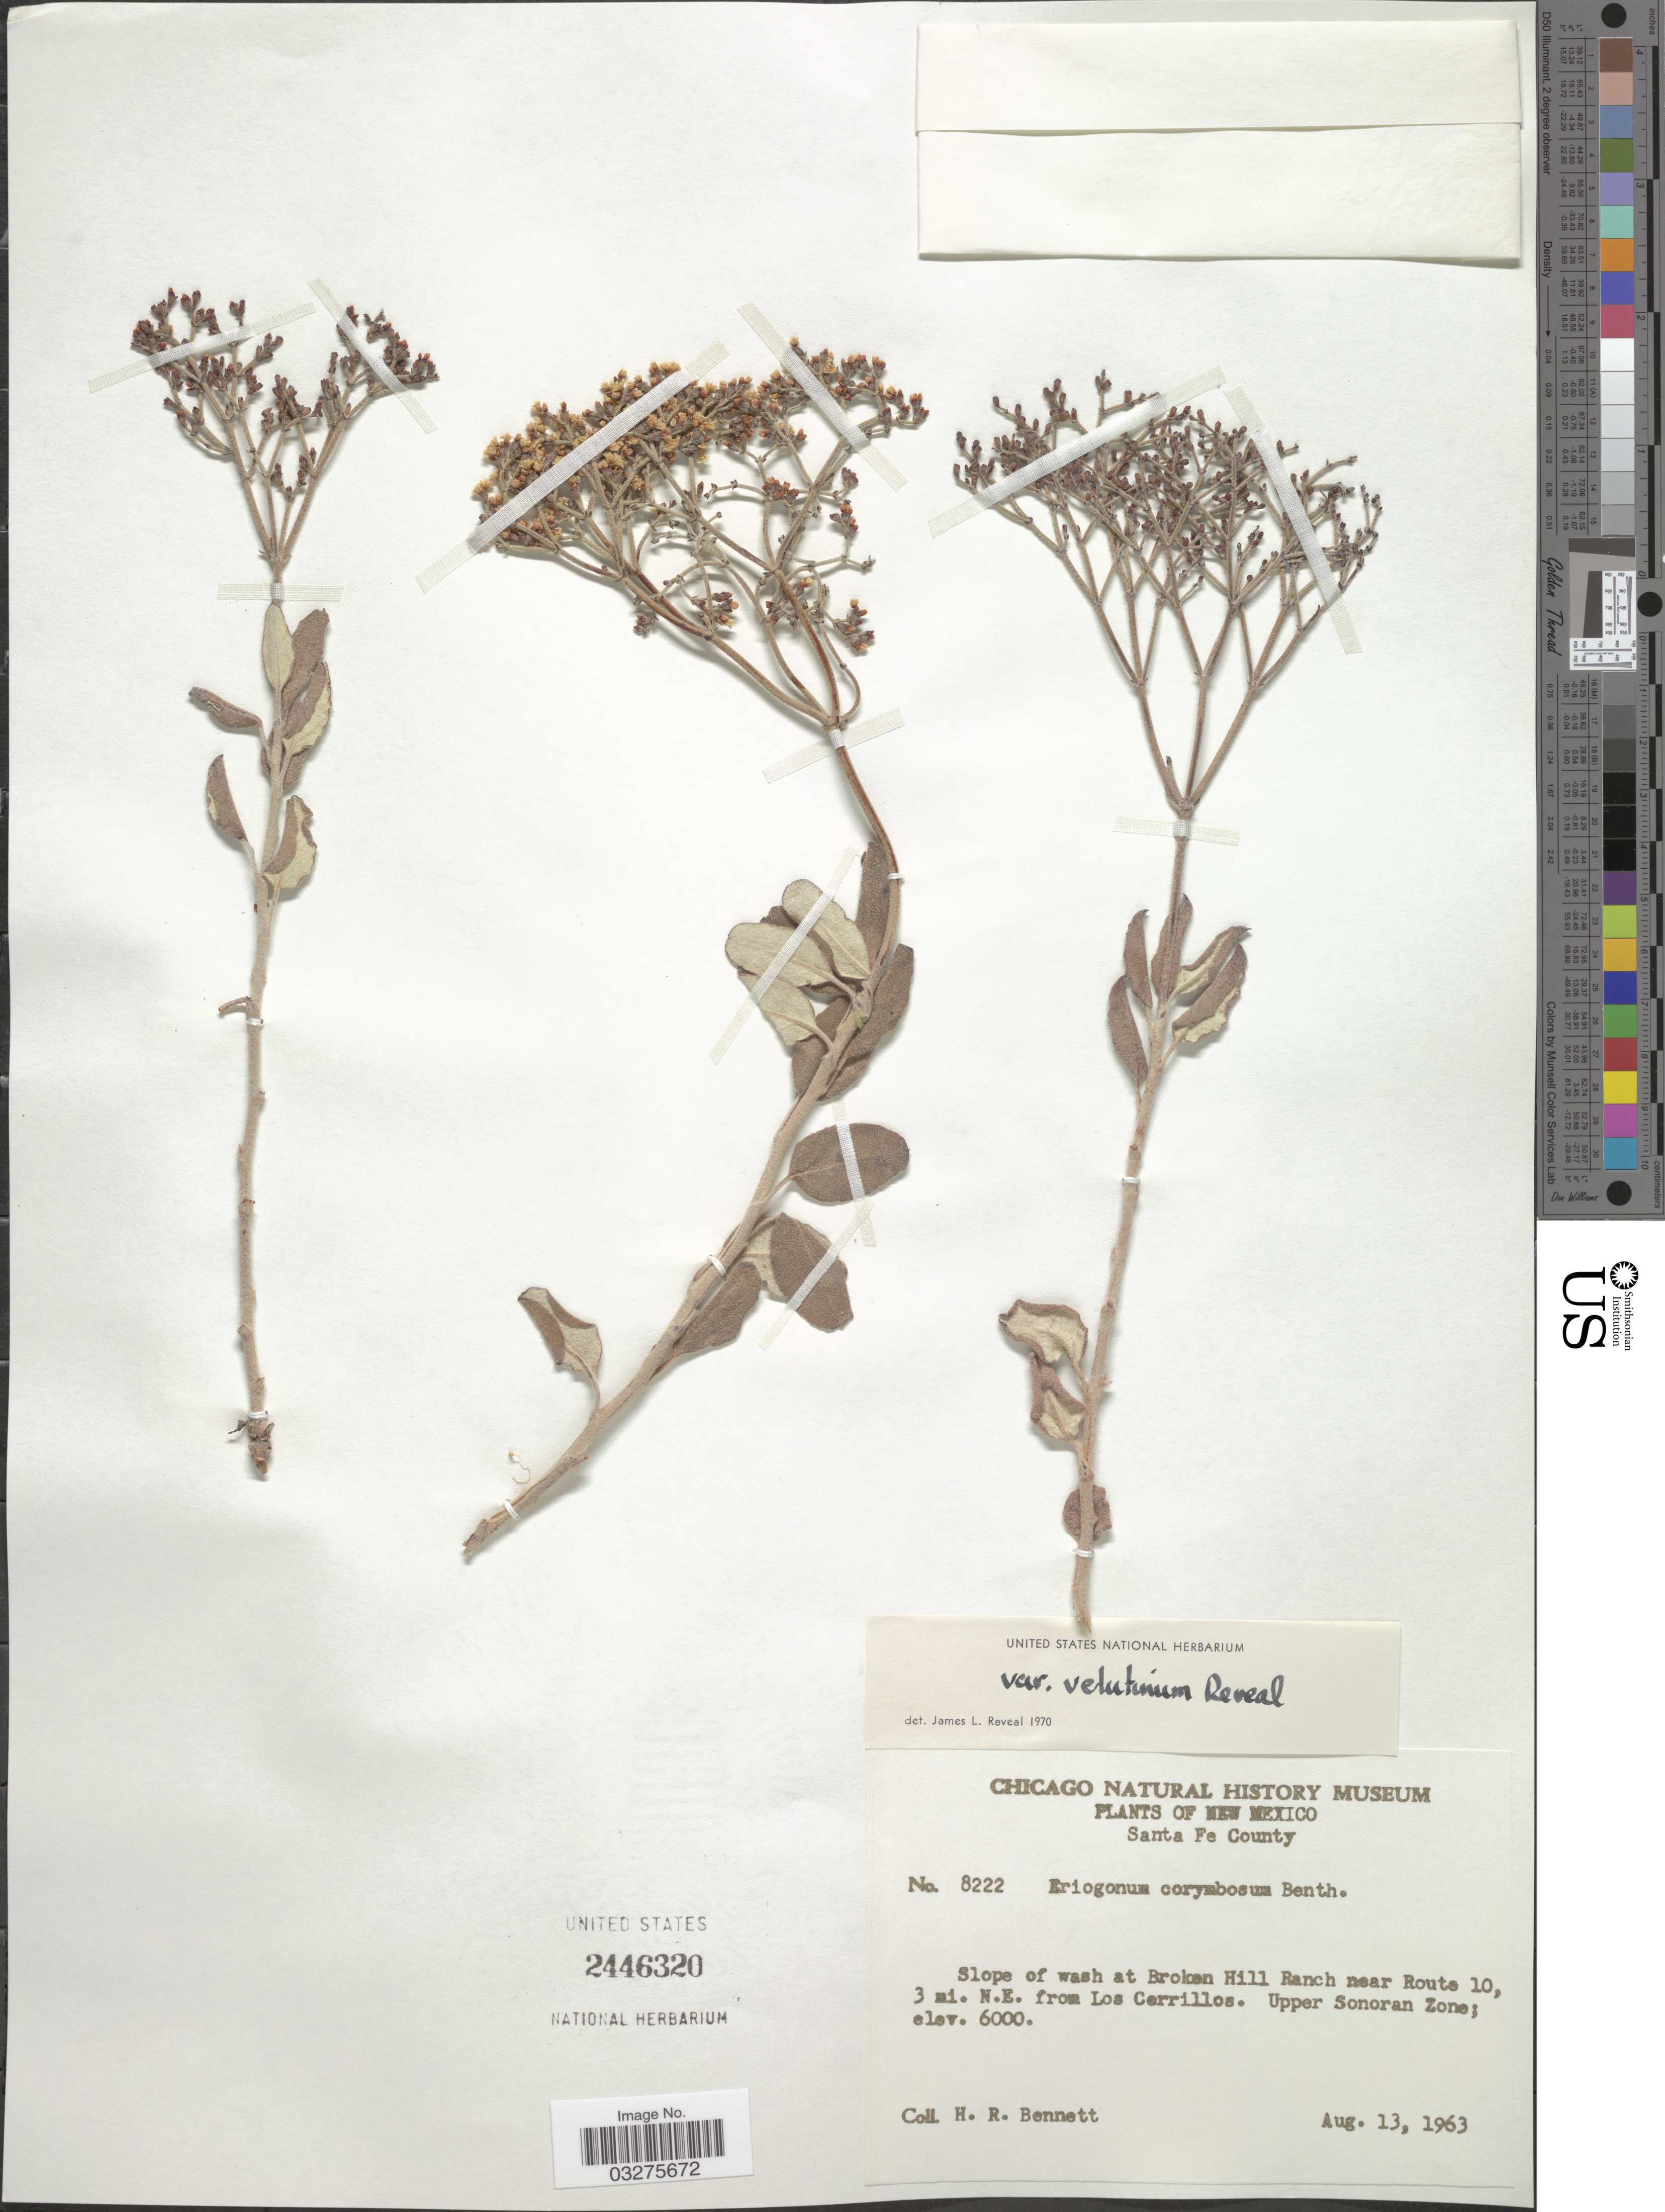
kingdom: Plantae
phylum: Tracheophyta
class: Magnoliopsida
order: Caryophyllales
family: Polygonaceae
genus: Eriogonum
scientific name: Eriogonum corymbosum var. velutinum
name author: Reveal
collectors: H. R. Bennett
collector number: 8222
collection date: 1963-08-13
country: United States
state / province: New Mexico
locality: Santa Fe County. Slope of wash at Broken Hill Ranch near Route 10, 3 mi. N.E. from Los Cerrillos. Upper Sonoran Zone.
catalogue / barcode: US 2446320